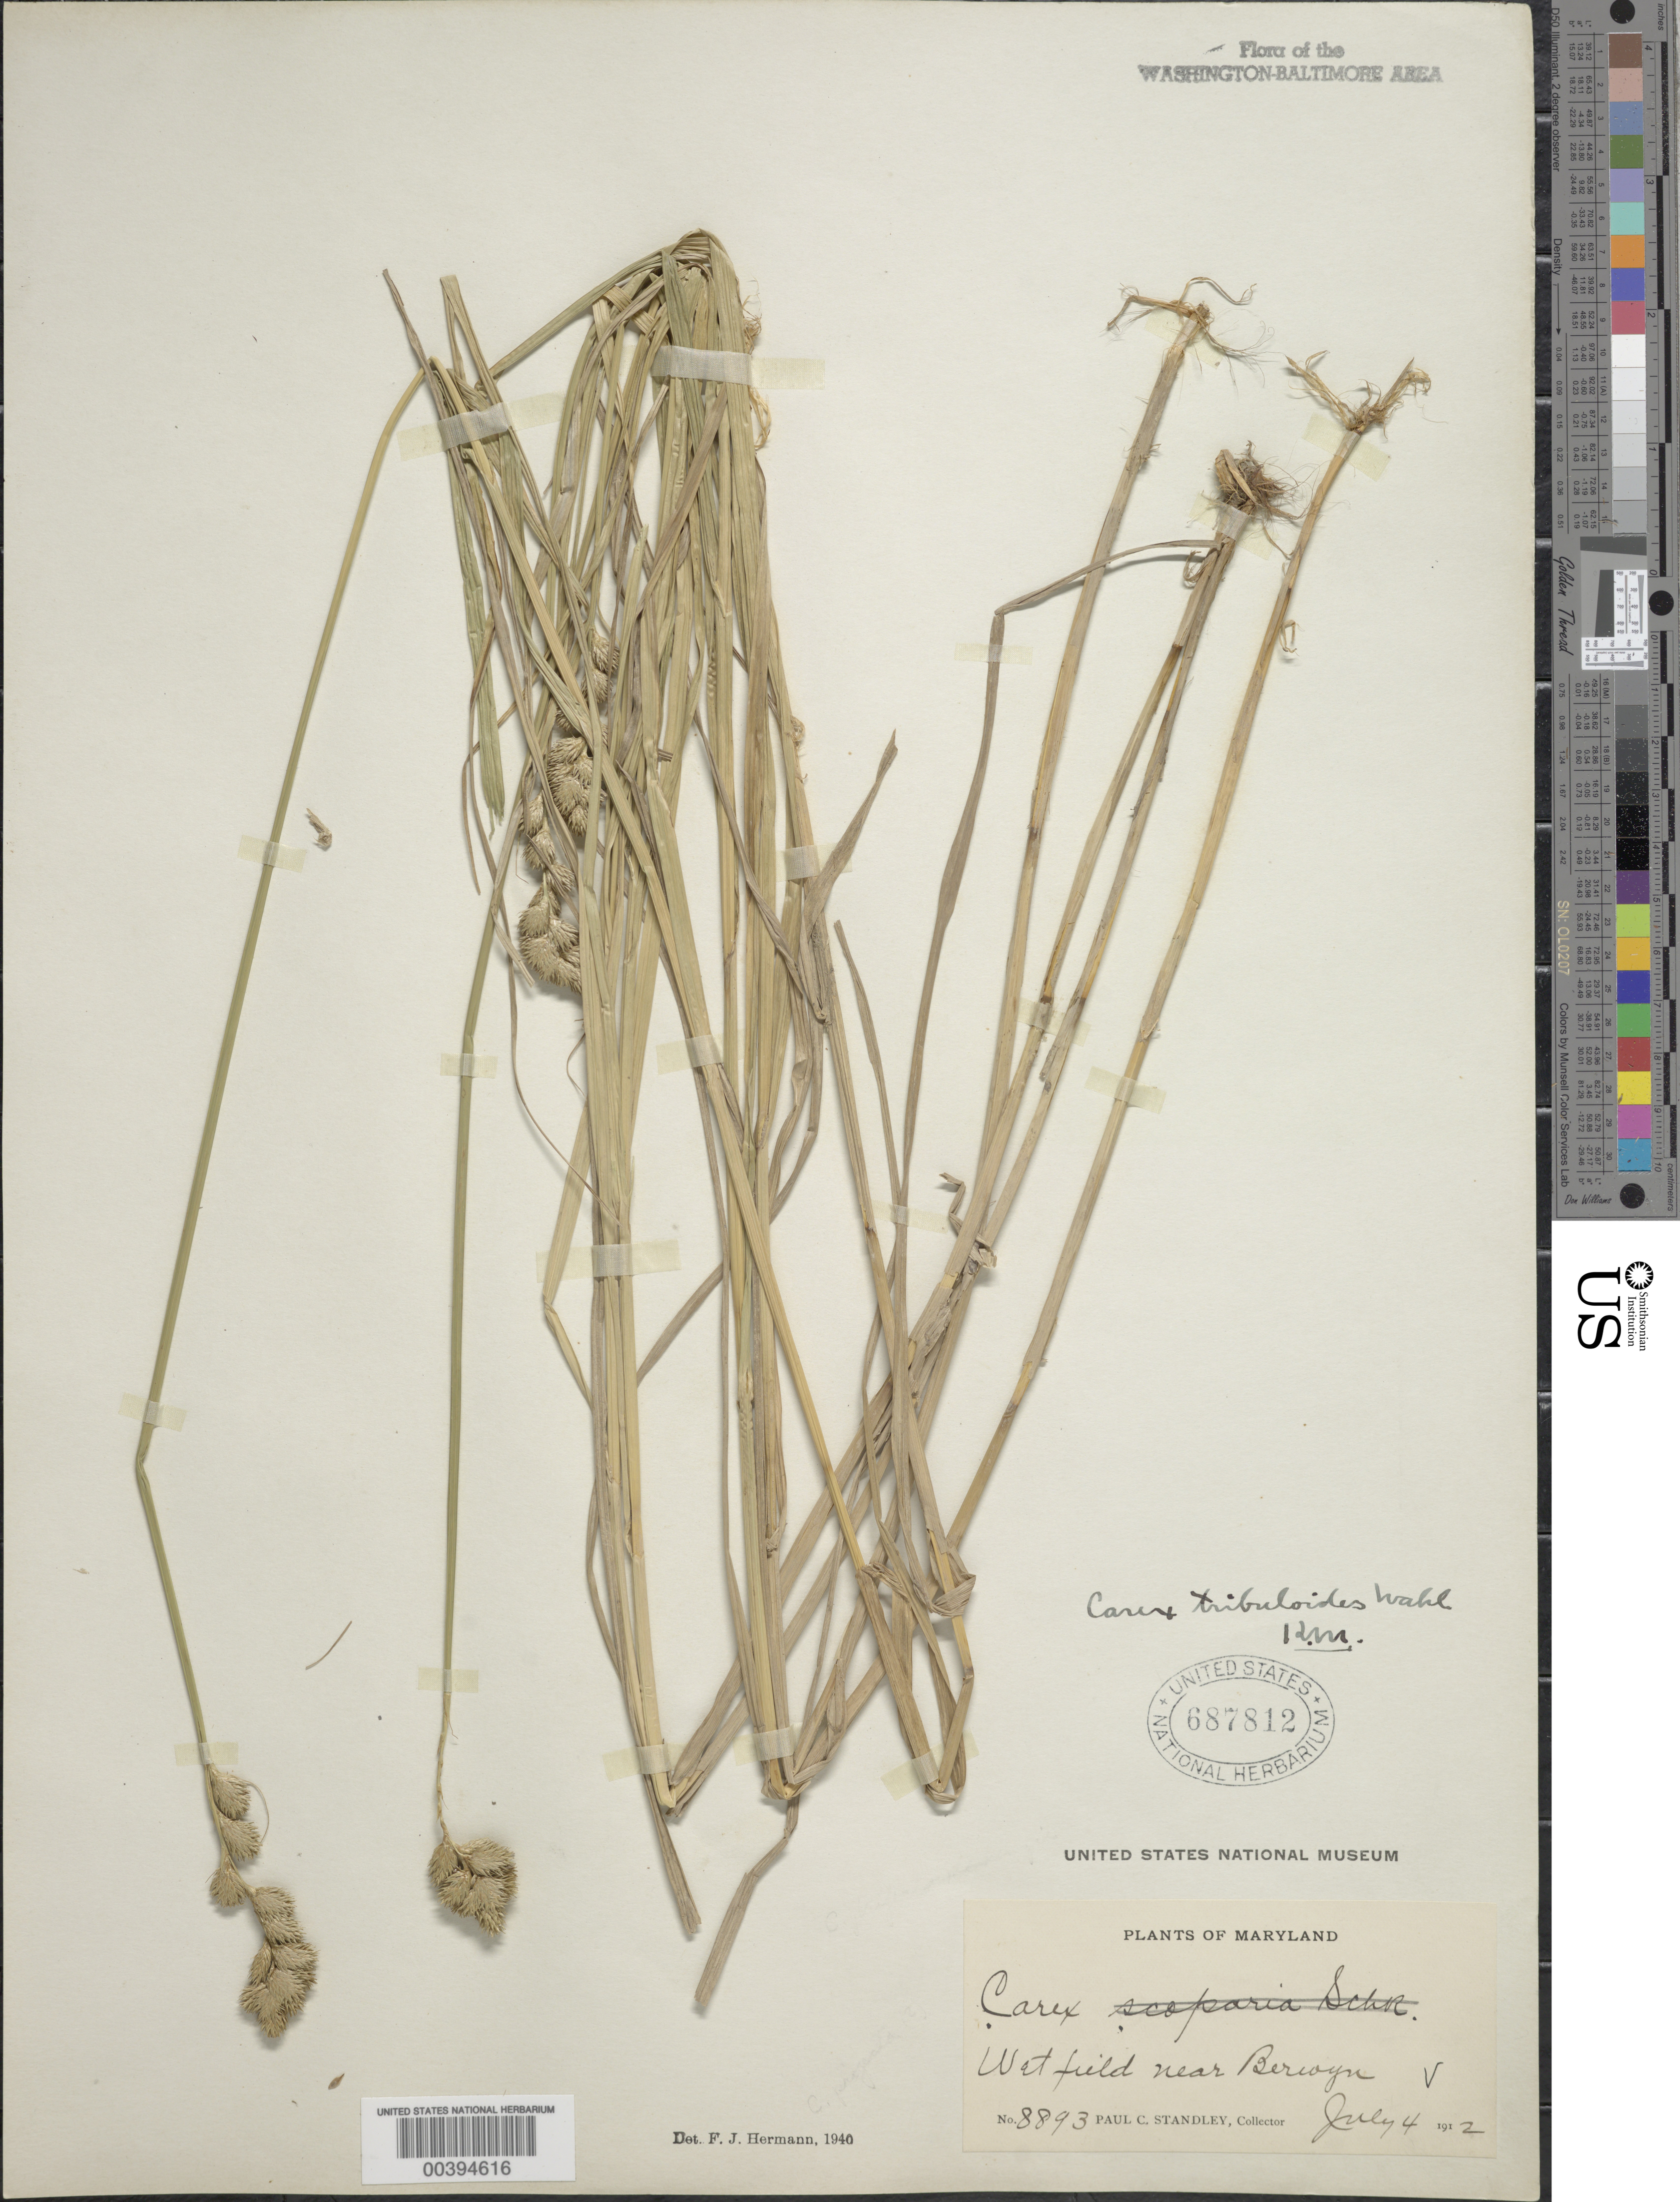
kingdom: Plantae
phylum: Tracheophyta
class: Liliopsida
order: Poales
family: Cyperaceae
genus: Carex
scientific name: Carex tribuloides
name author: Wahlenb.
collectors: P. C. Standley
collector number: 8893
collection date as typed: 04 Jul 1912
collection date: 1912-07-04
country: United States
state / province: Maryland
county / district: Prince George's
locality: Berwyn vicinity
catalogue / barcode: US 687812